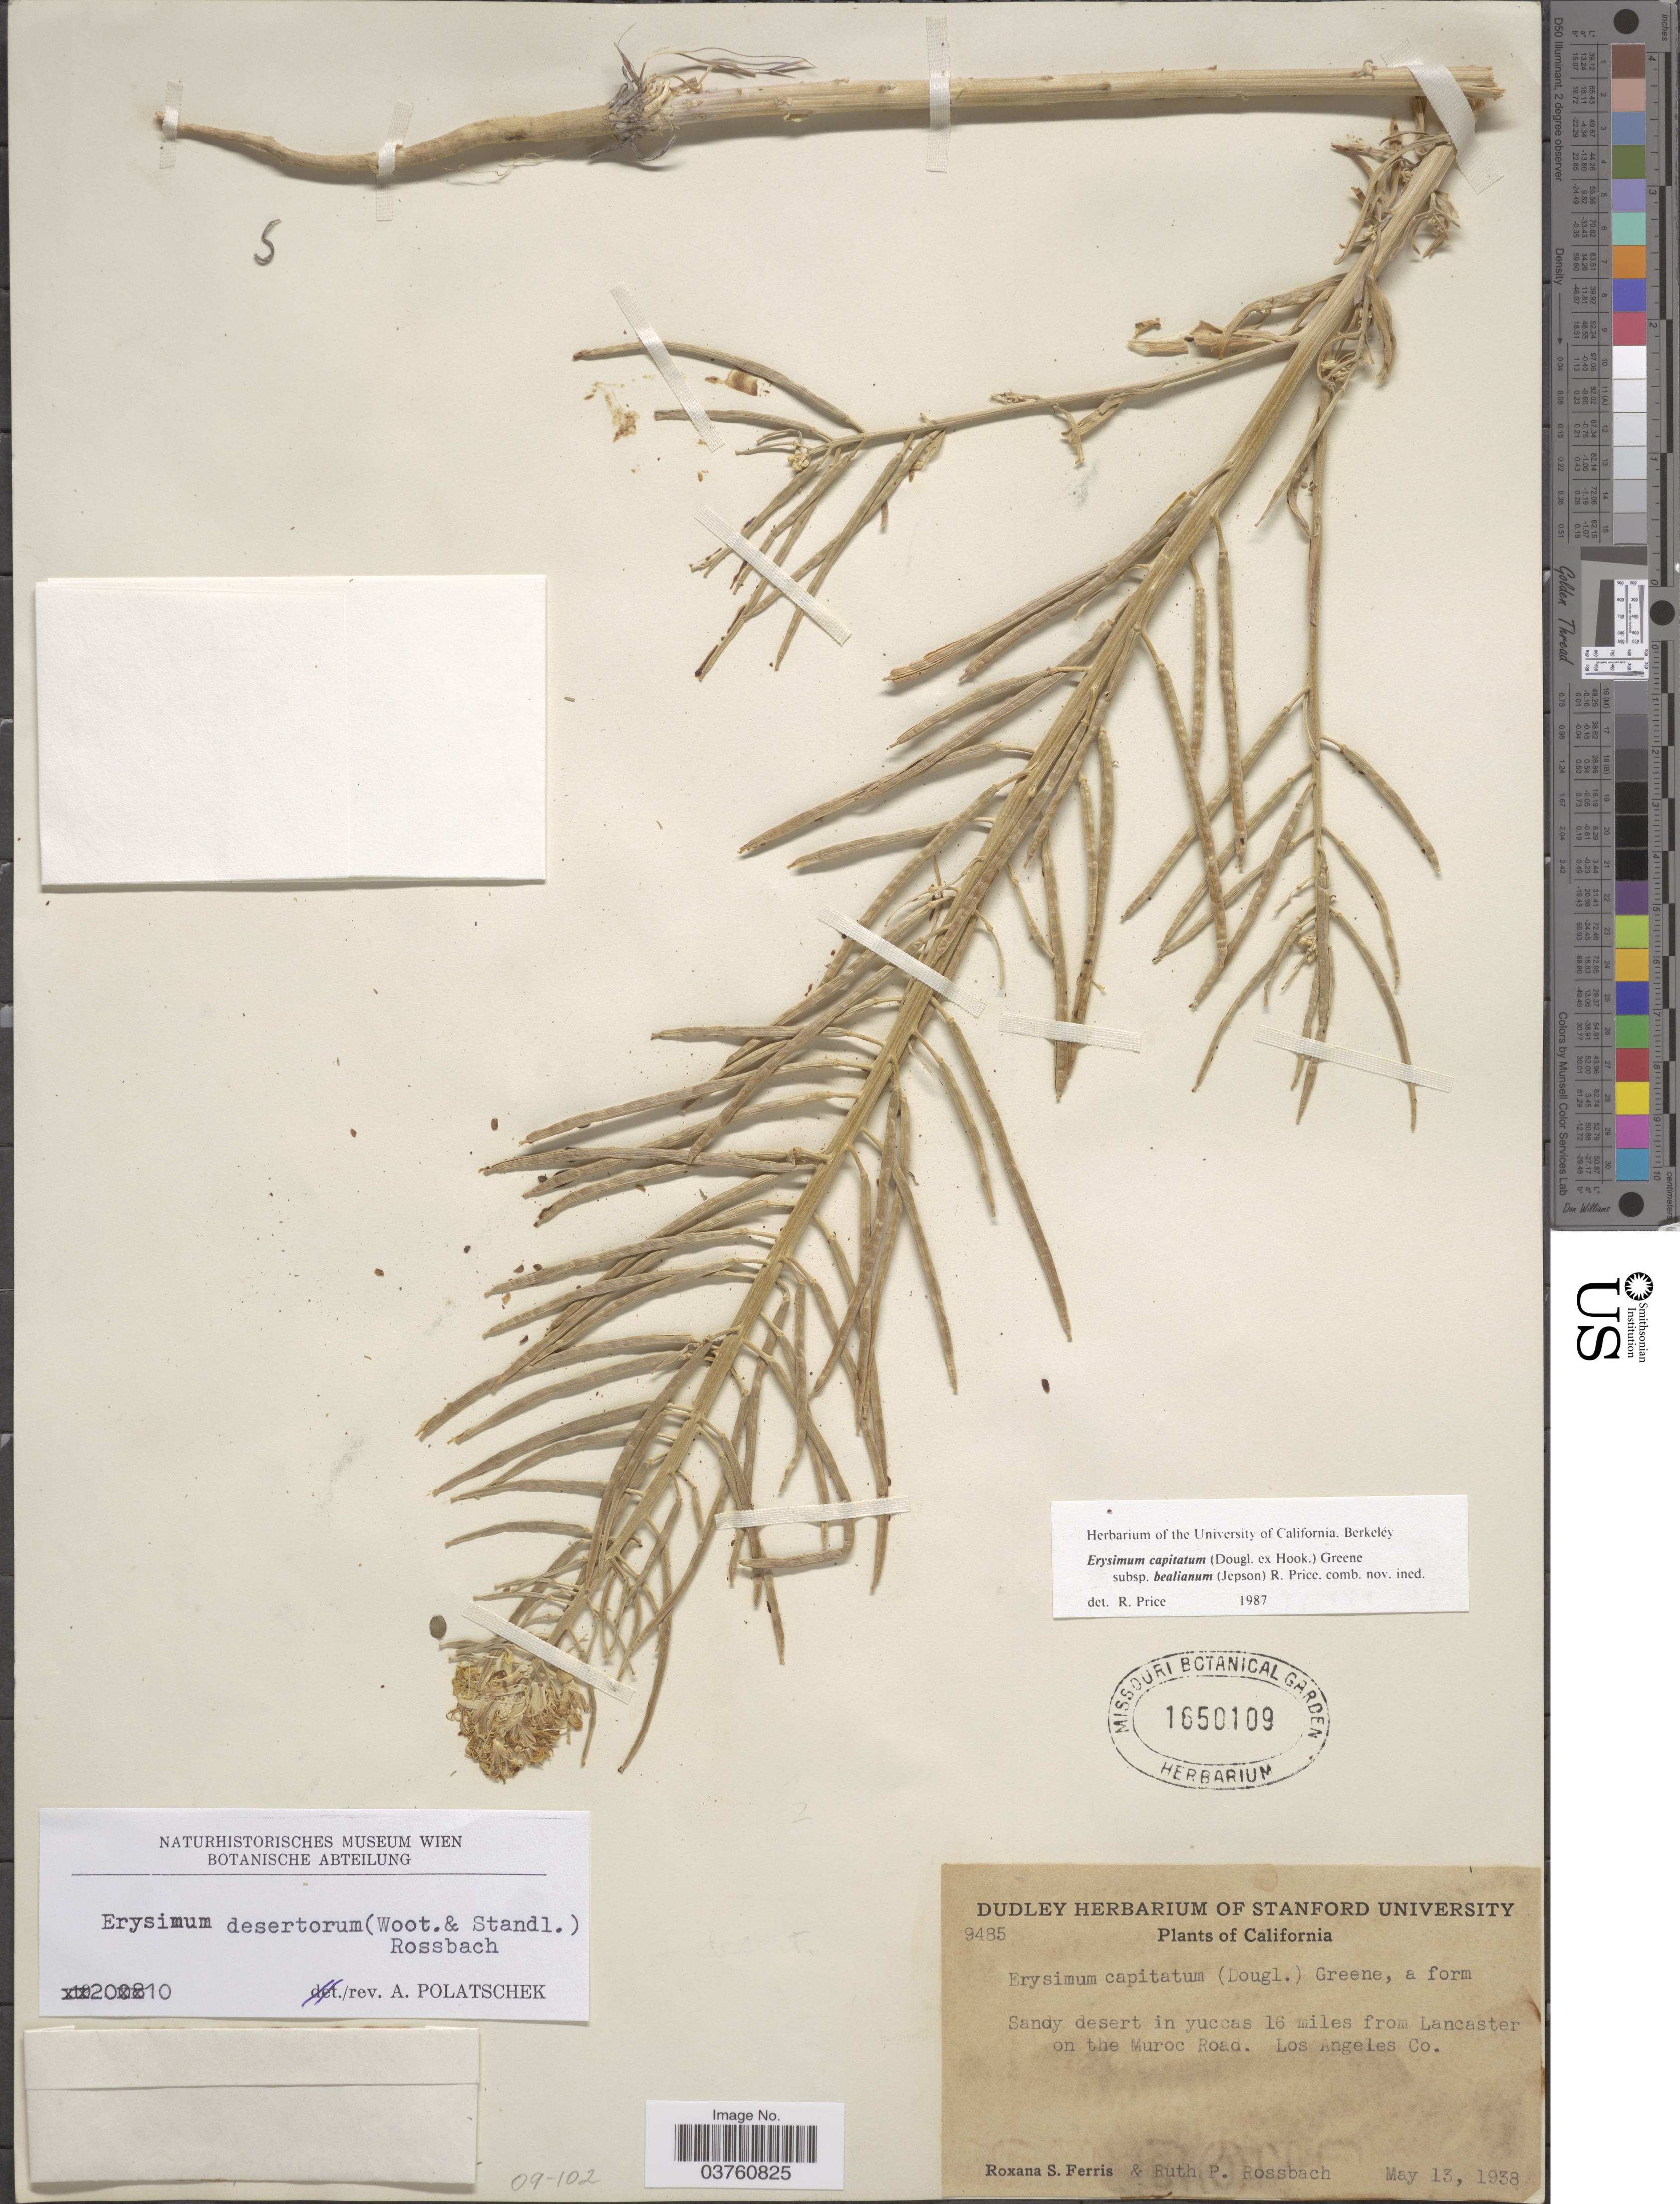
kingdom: Plantae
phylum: Tracheophyta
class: Magnoliopsida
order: Brassicales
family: Brassicaceae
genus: Erysimum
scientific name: Erysimum desertorum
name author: (Wooton & Standl.) Rossbach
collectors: R. S. Ferris & R. P. Rossbach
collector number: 9485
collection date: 1938-05-13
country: United States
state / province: California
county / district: Los Angeles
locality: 16 miles from Lancaster on the Muroc Road. Los Angeles Co.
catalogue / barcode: US 1650109